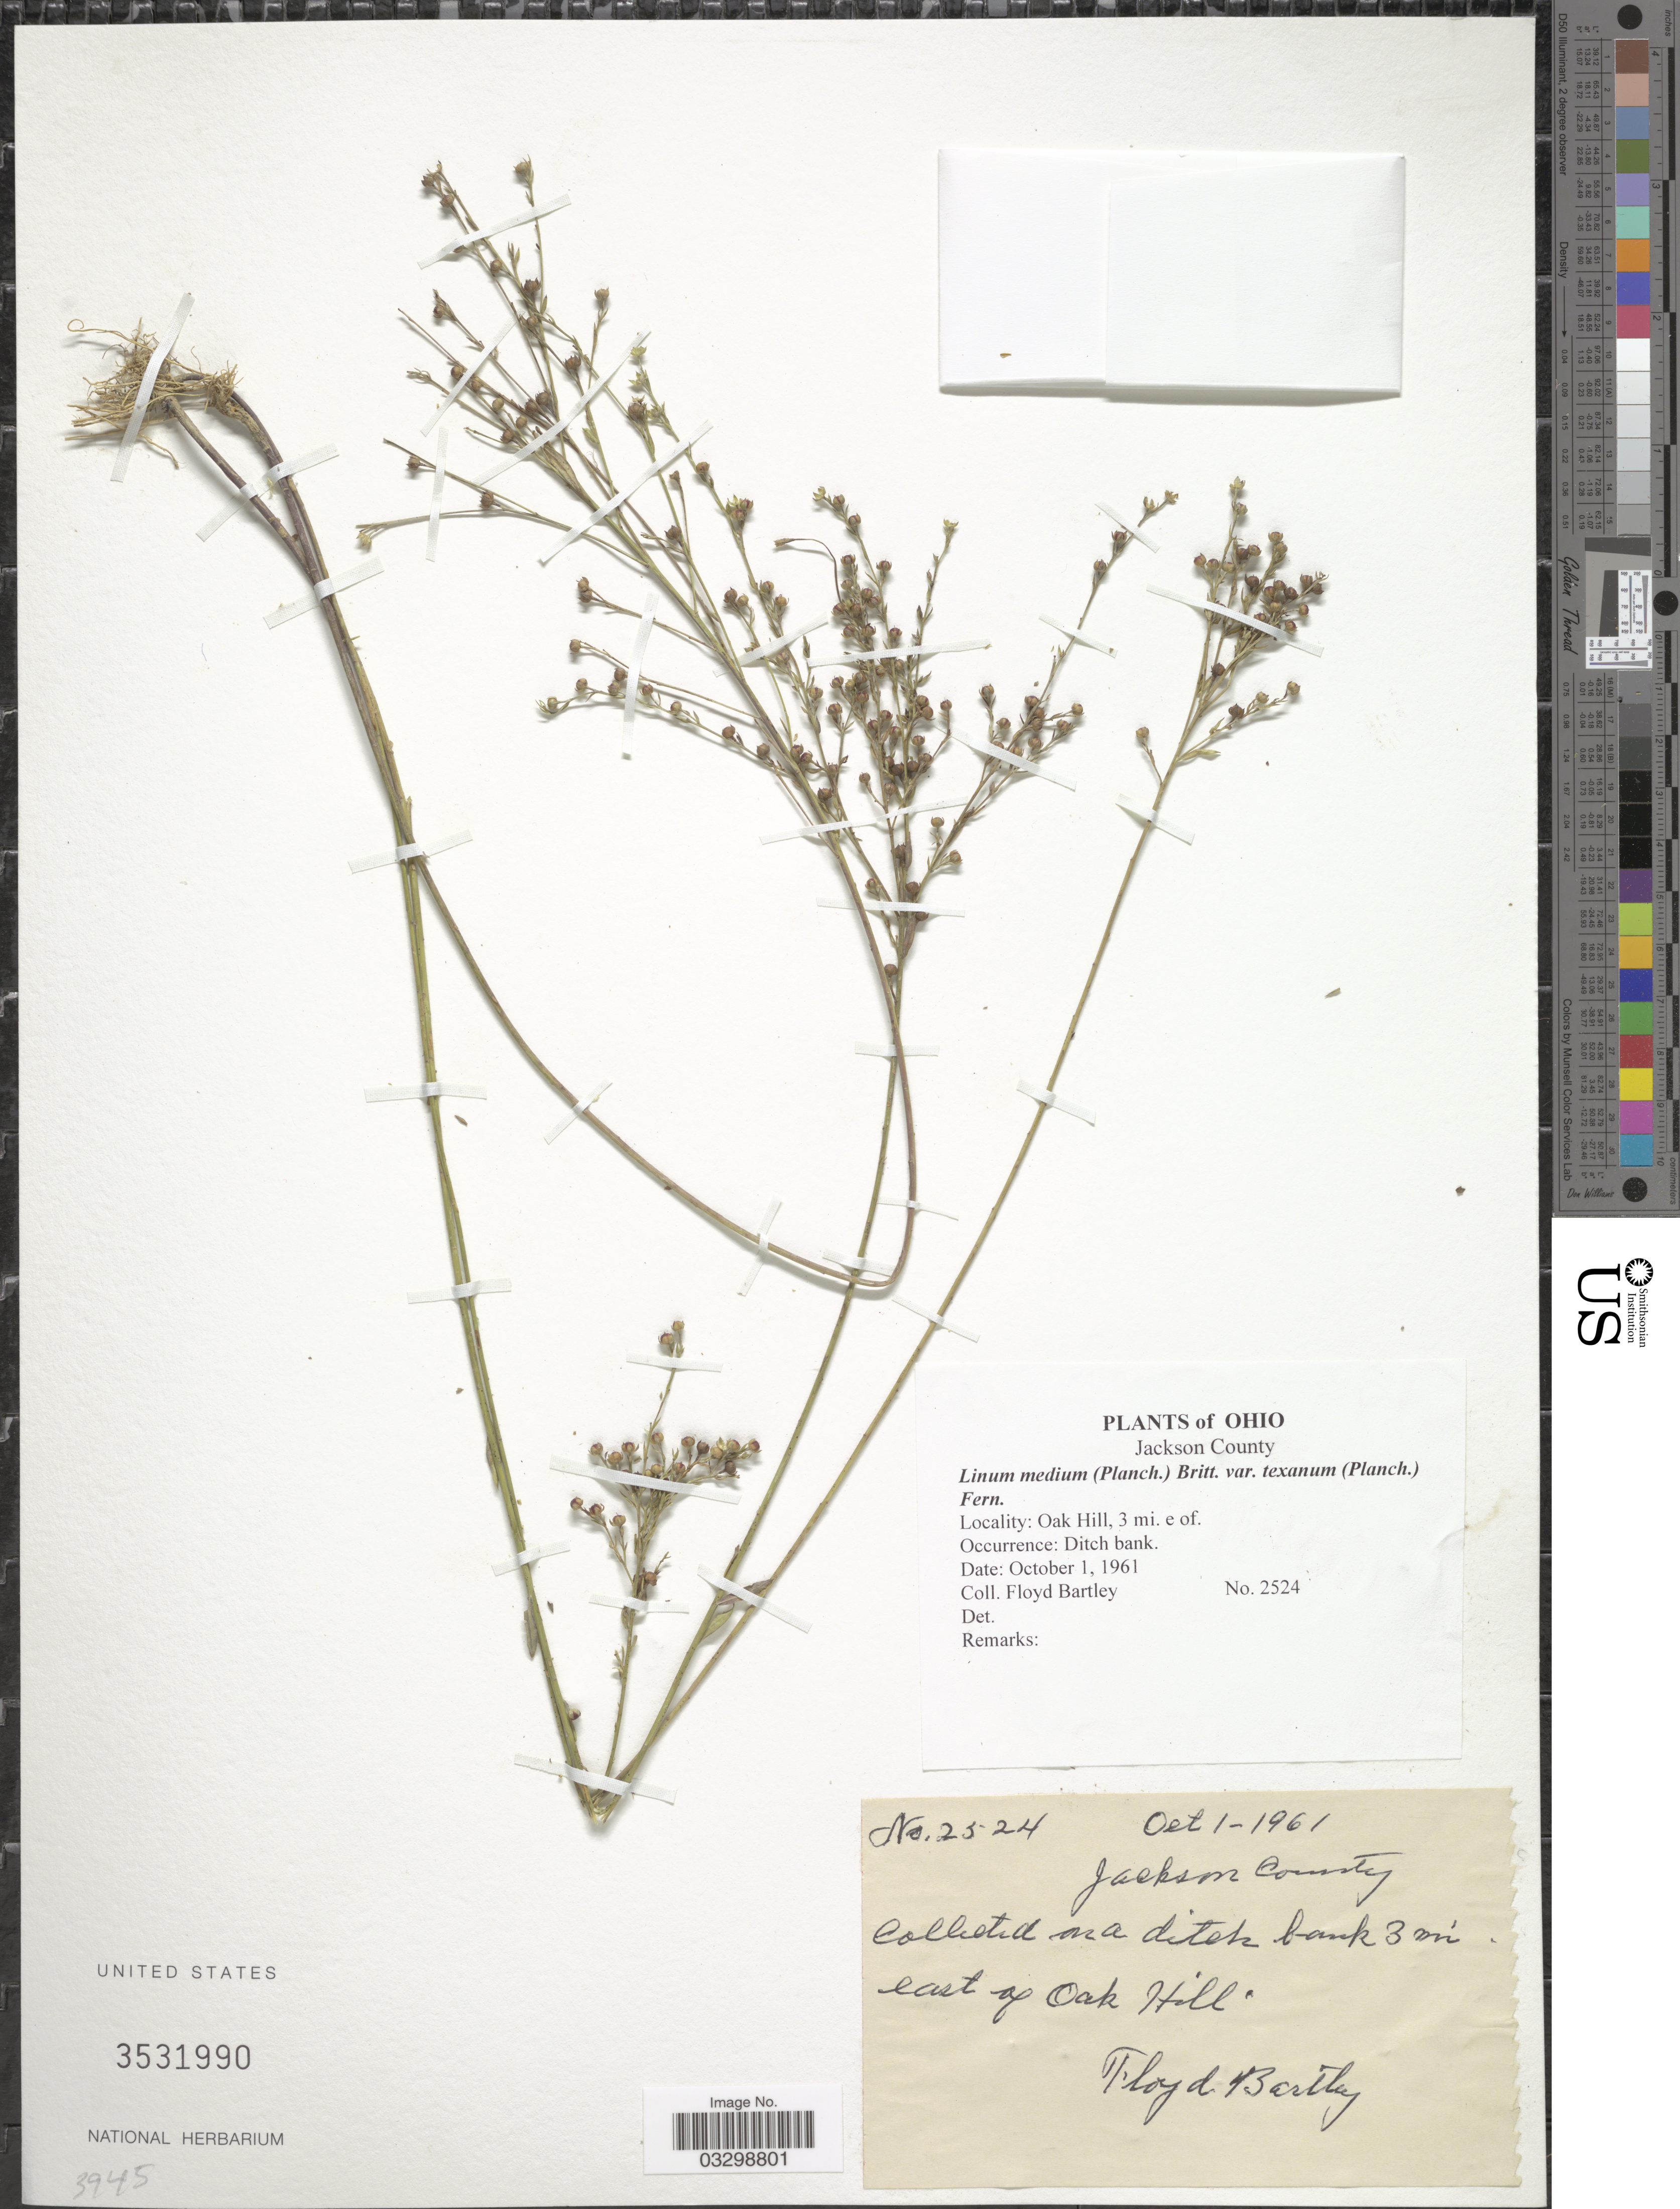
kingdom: Plantae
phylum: Tracheophyta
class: Magnoliopsida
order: Malpighiales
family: Linaceae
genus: Linum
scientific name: Linum medium var. texanum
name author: (Planch.) Fernald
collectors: F. Bartley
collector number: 2524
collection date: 1961-10-01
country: United States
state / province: Ohio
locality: Jackson County, Oak Hill, 3 mi. east of Oak Hill.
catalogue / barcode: US 3531990